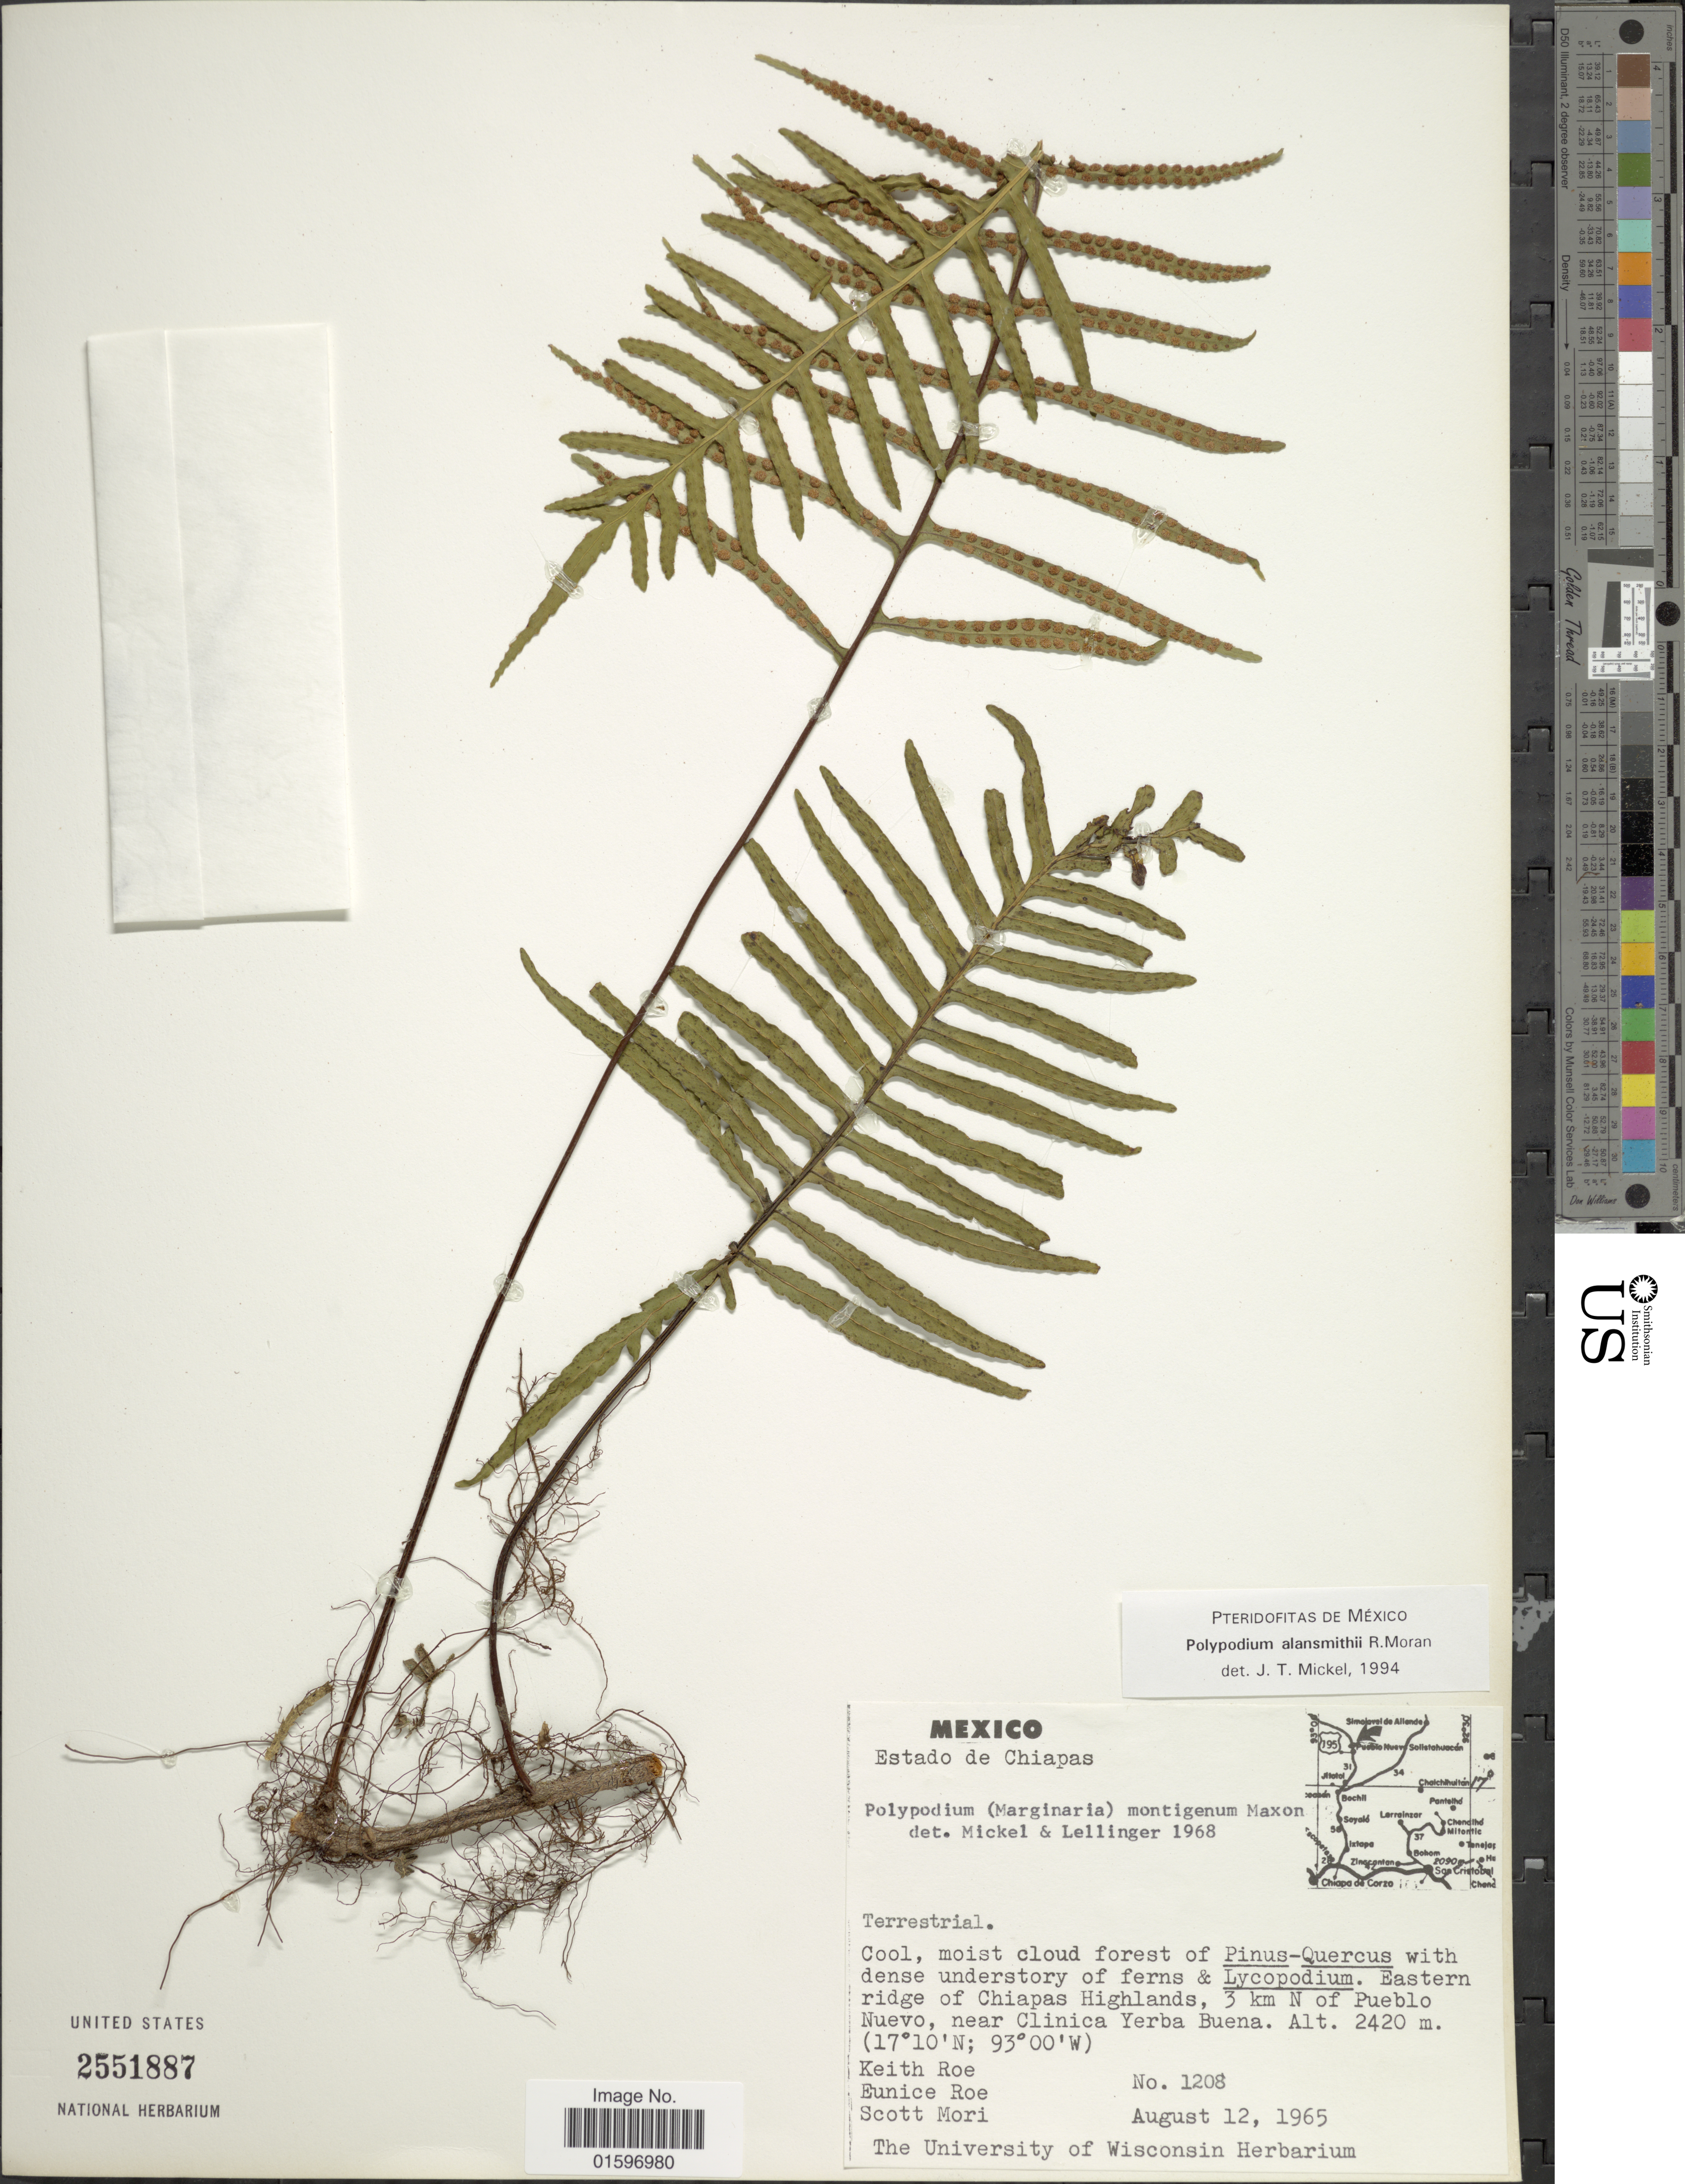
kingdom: Plantae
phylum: Tracheophyta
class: Polypodiopsida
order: Polypodiales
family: Polypodiaceae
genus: Pleopeltis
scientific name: Pleopeltis alansmithii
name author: (R.C. Moran)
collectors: K. E. Roe, E. Roe & S. Mori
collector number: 1208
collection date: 1965-08-12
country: Mexico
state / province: Chiapas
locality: Estado de Chiapas. Eastern ridge of Chiapas Highlands, 3 km N of Pueblo Nuevo, near Clinica Yerba Buena.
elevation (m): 2420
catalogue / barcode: US 2551887